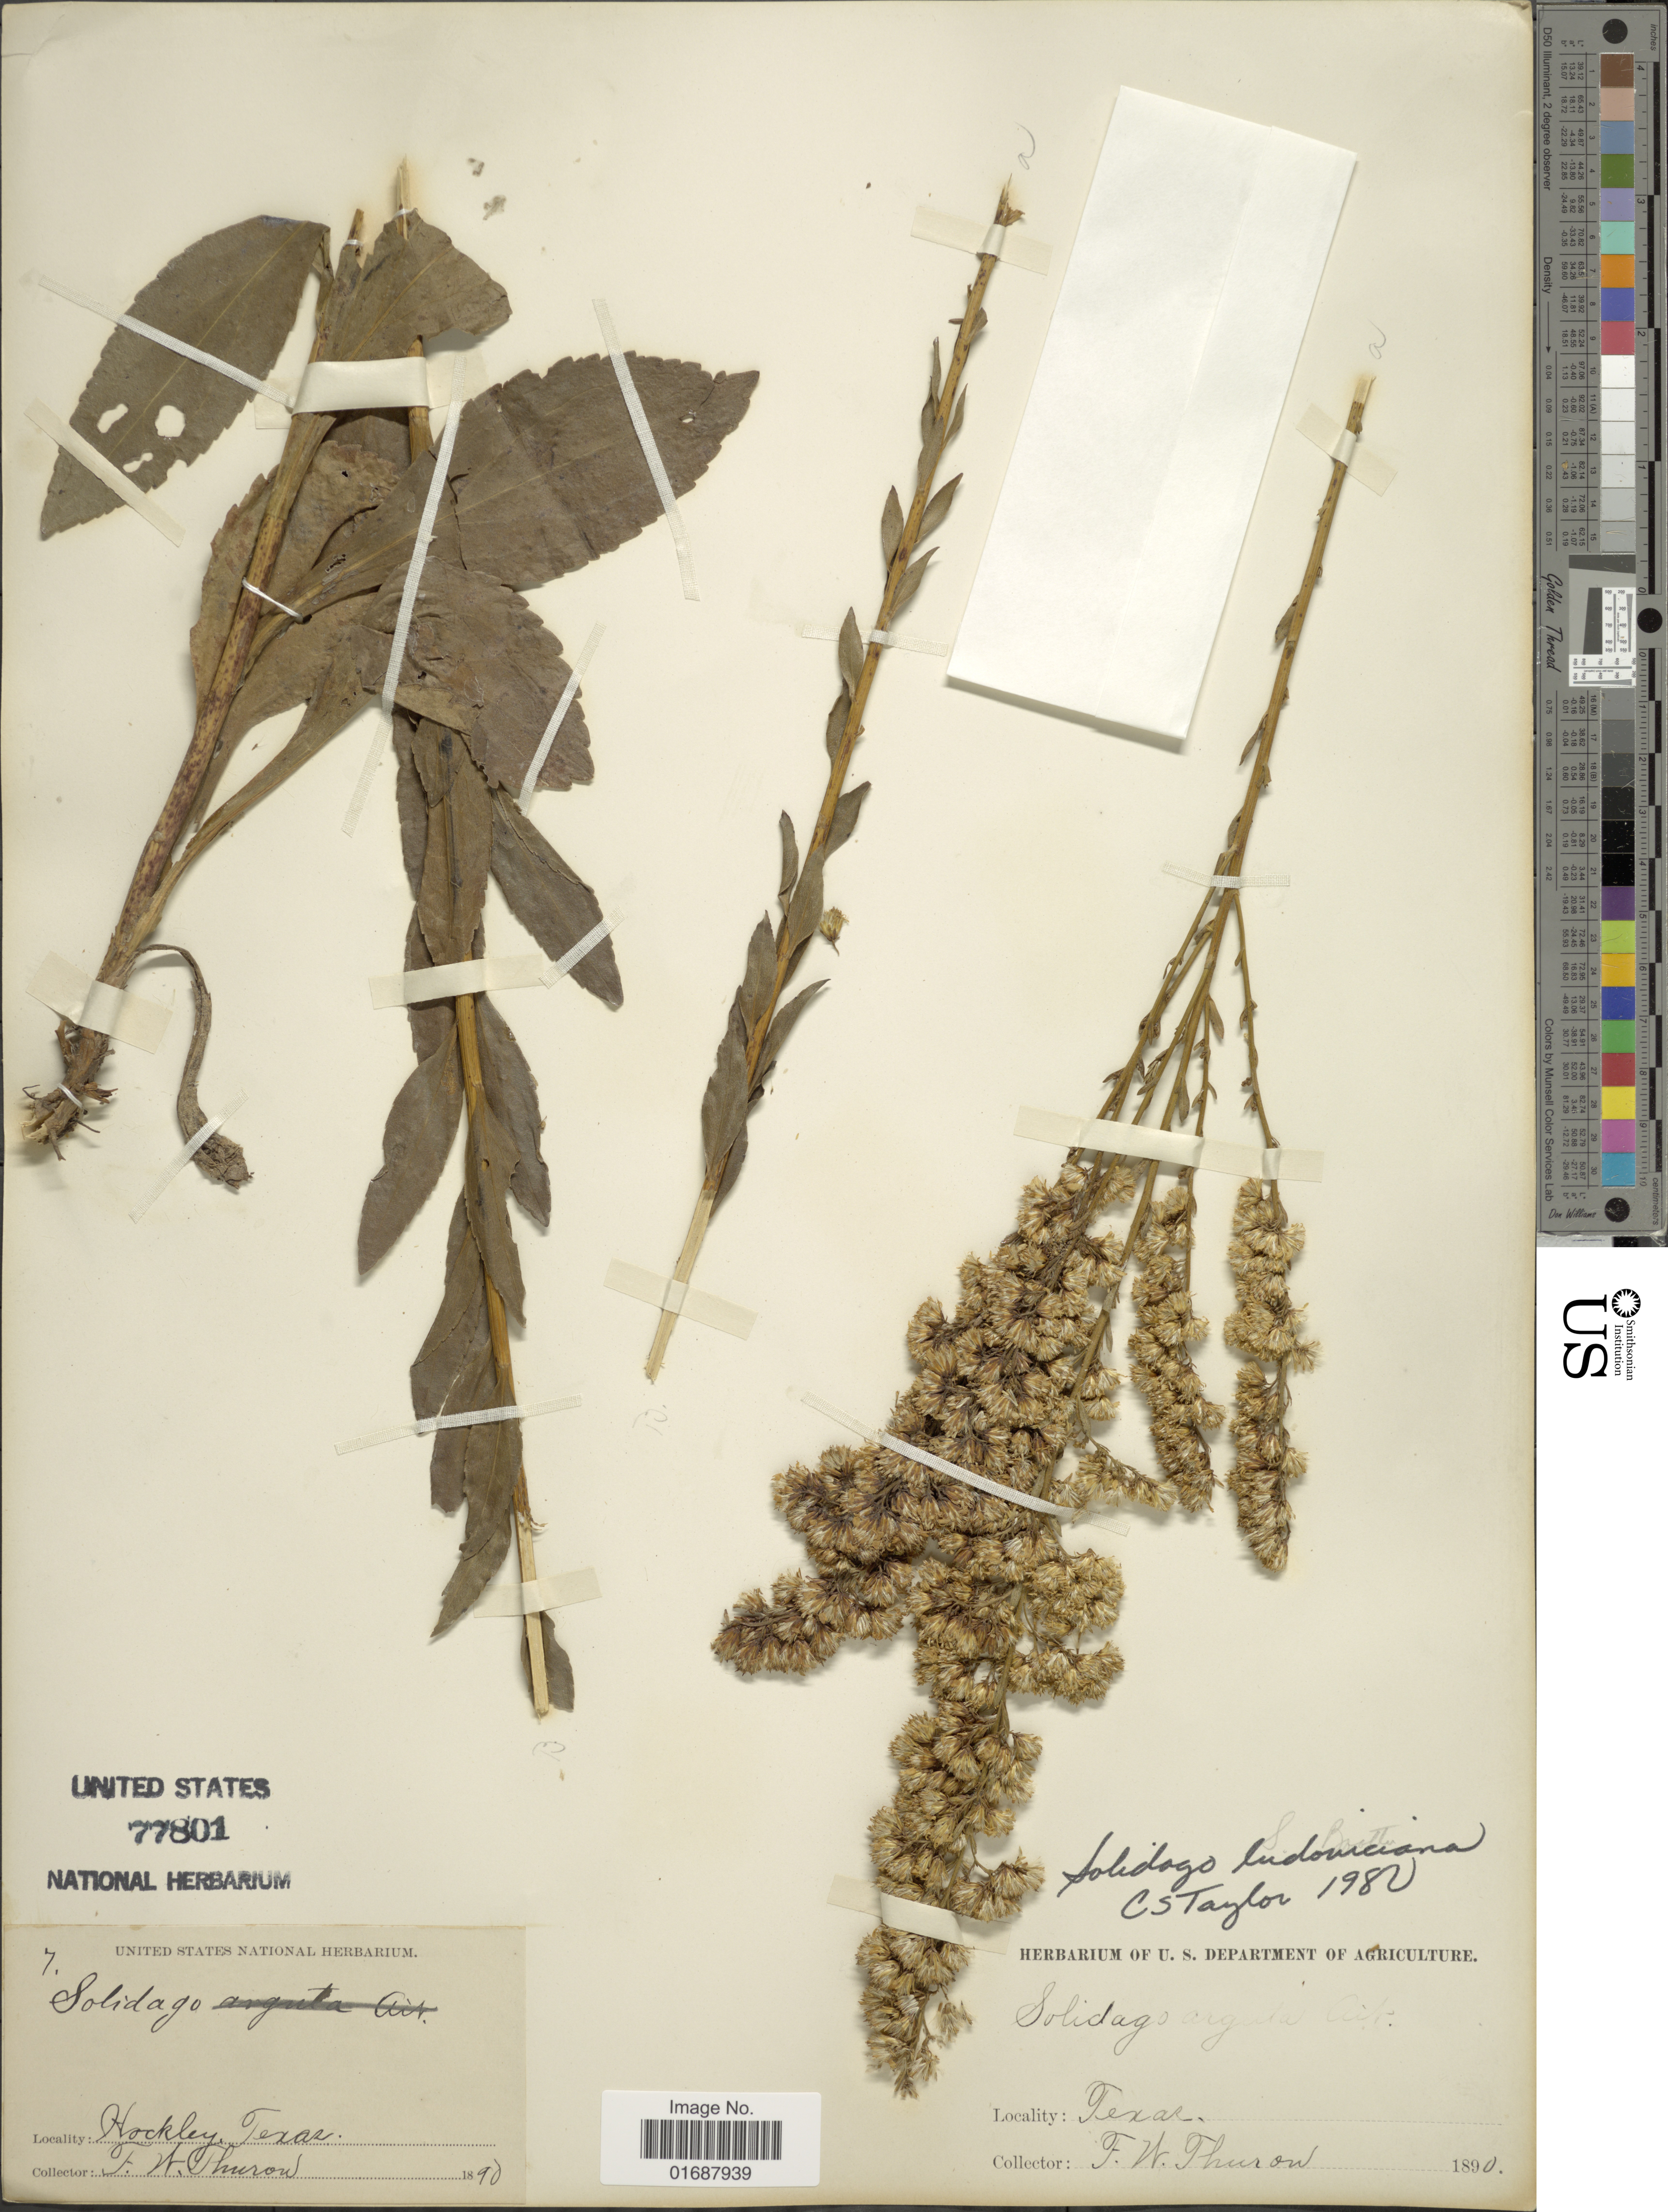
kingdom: Plantae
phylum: Tracheophyta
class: Magnoliopsida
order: Asterales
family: Asteraceae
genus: Solidago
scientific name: Solidago ludoviciana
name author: (A. Gray) Small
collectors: F. W. Thurow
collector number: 7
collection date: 1890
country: United States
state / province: Texas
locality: Hockley, Texas.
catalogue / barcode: US 77801